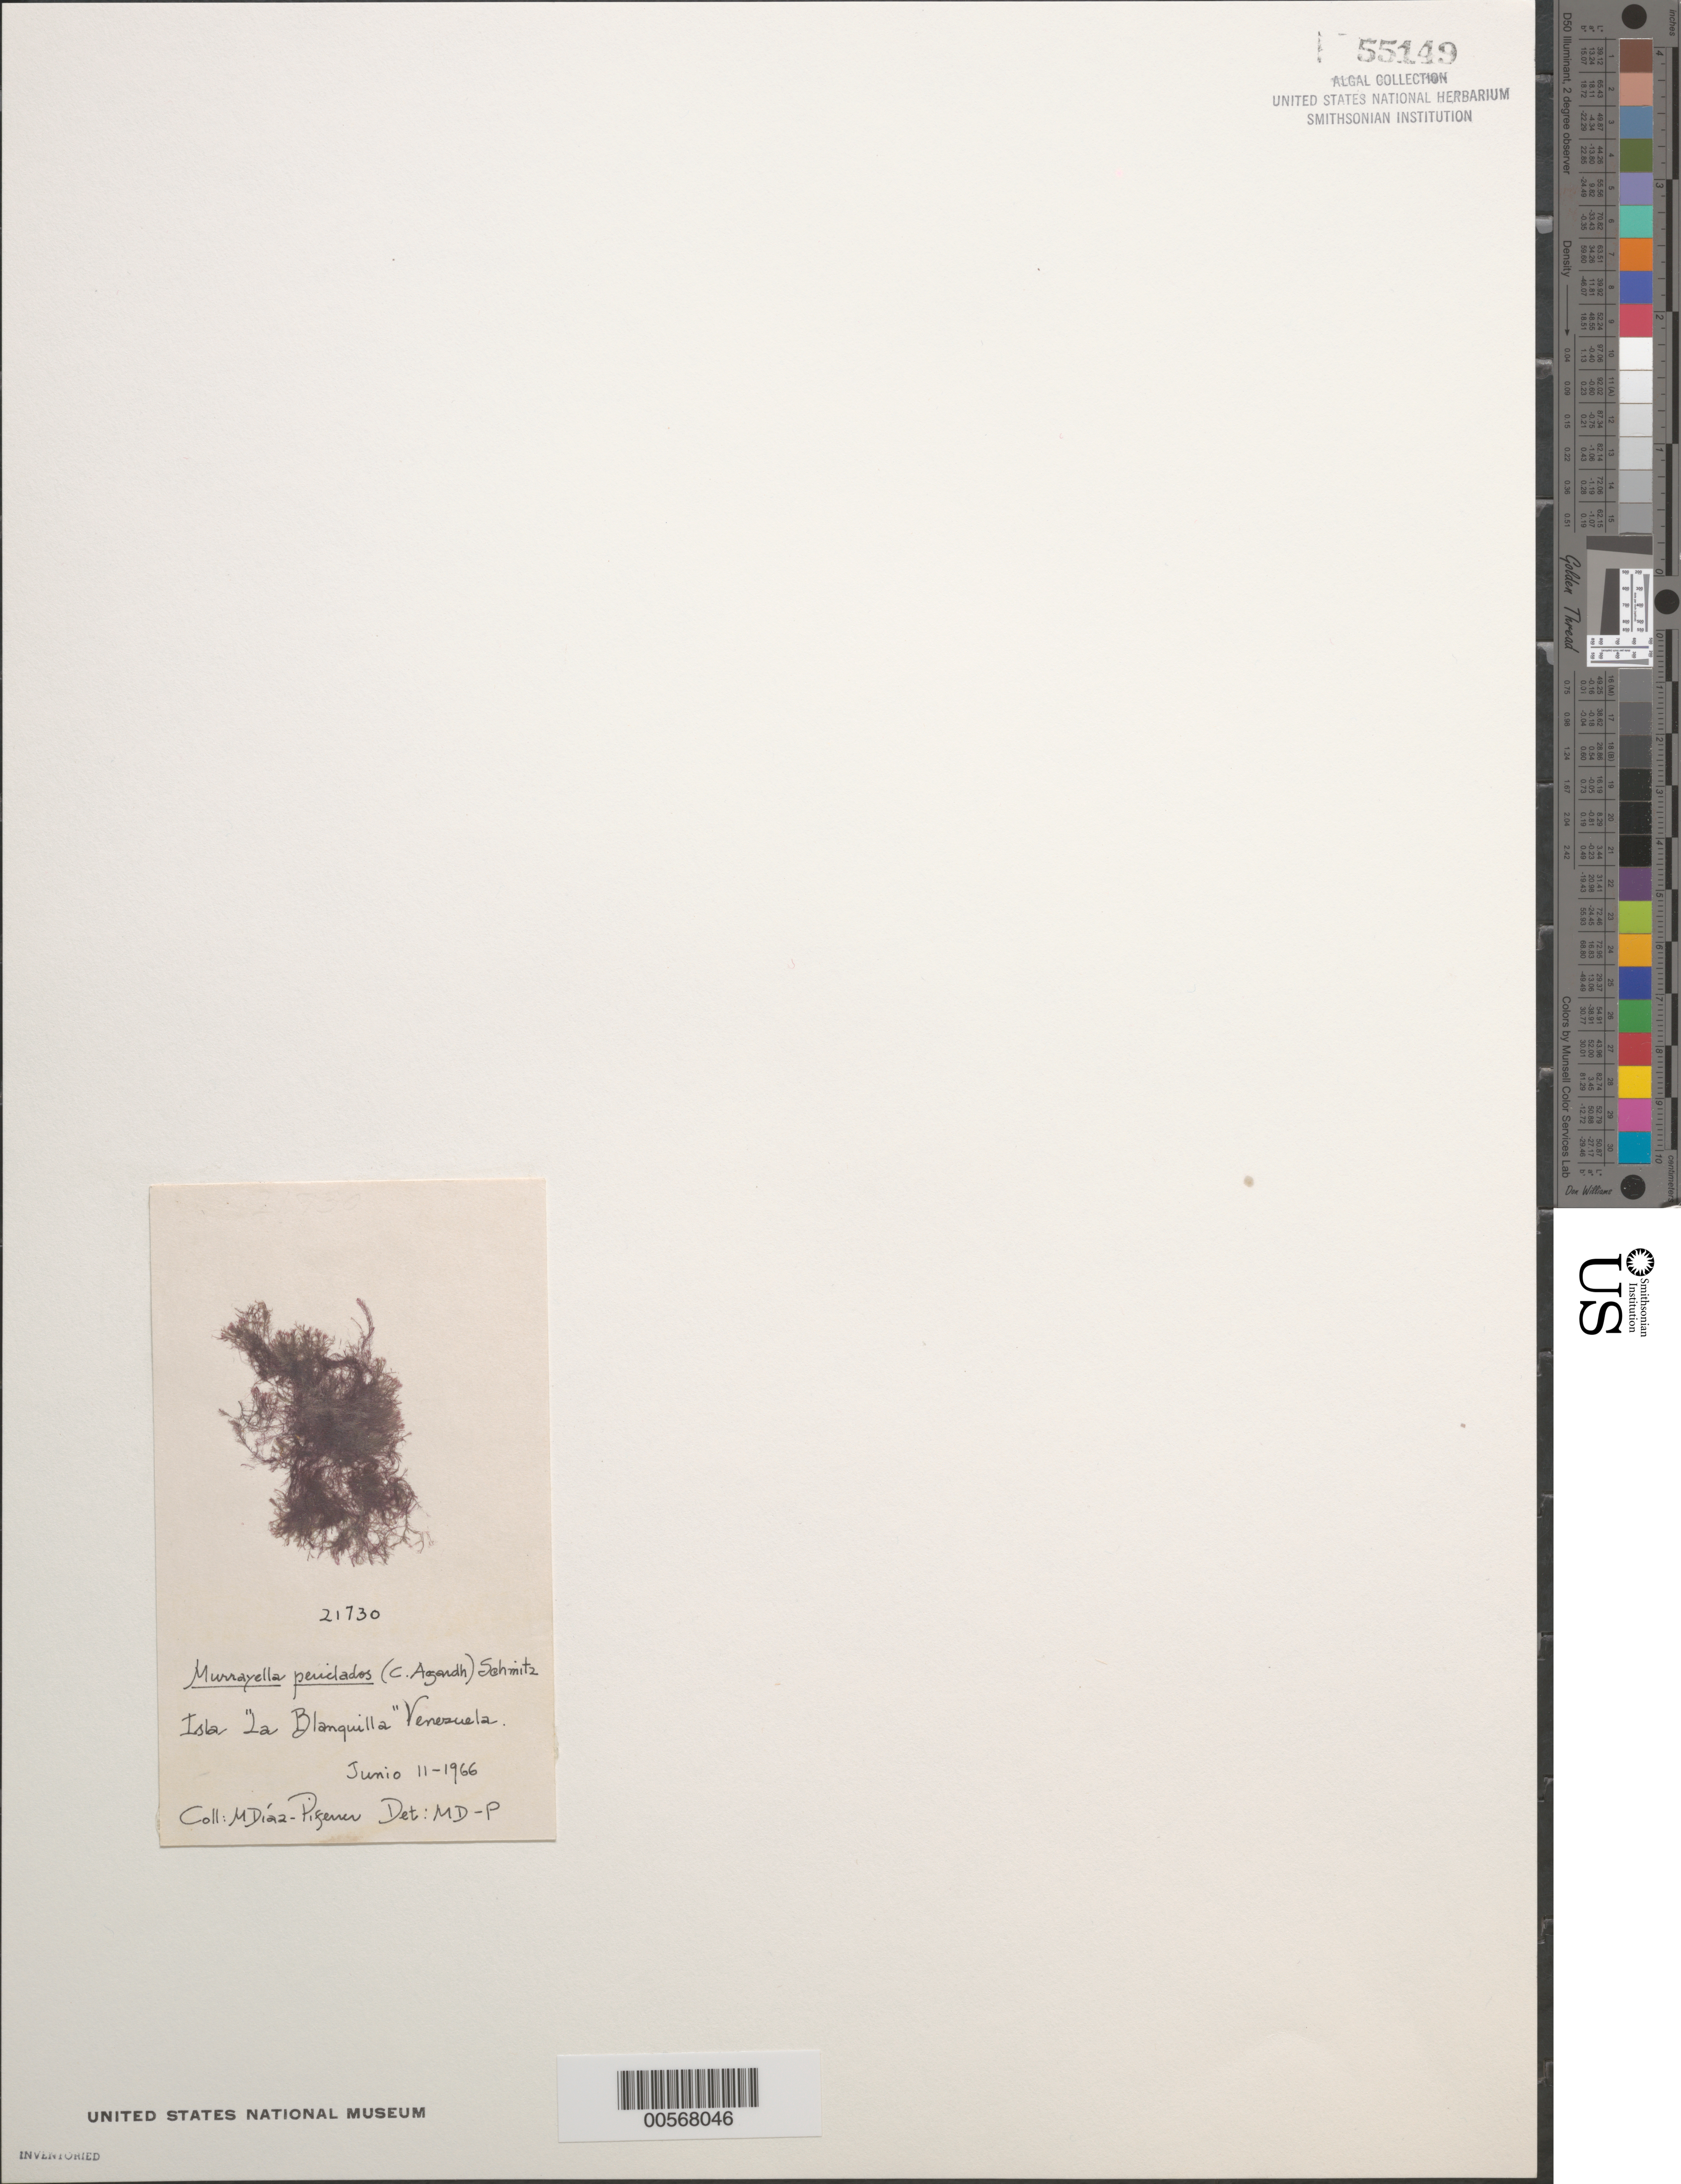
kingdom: Plantae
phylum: Rhodophyta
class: Florideophyceae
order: Ceramiales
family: Rhodomelaceae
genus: Murrayella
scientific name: Murrayella periclados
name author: (C. Agardh) F. Schmitz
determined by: Diaz-Piferrer, M.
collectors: M. Diaz-Piferrer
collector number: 21730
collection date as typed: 11 Jun 1966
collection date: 1966-06-11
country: Venezuela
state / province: Dependencias Federales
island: Isla La Blanquilla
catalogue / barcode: US 55149